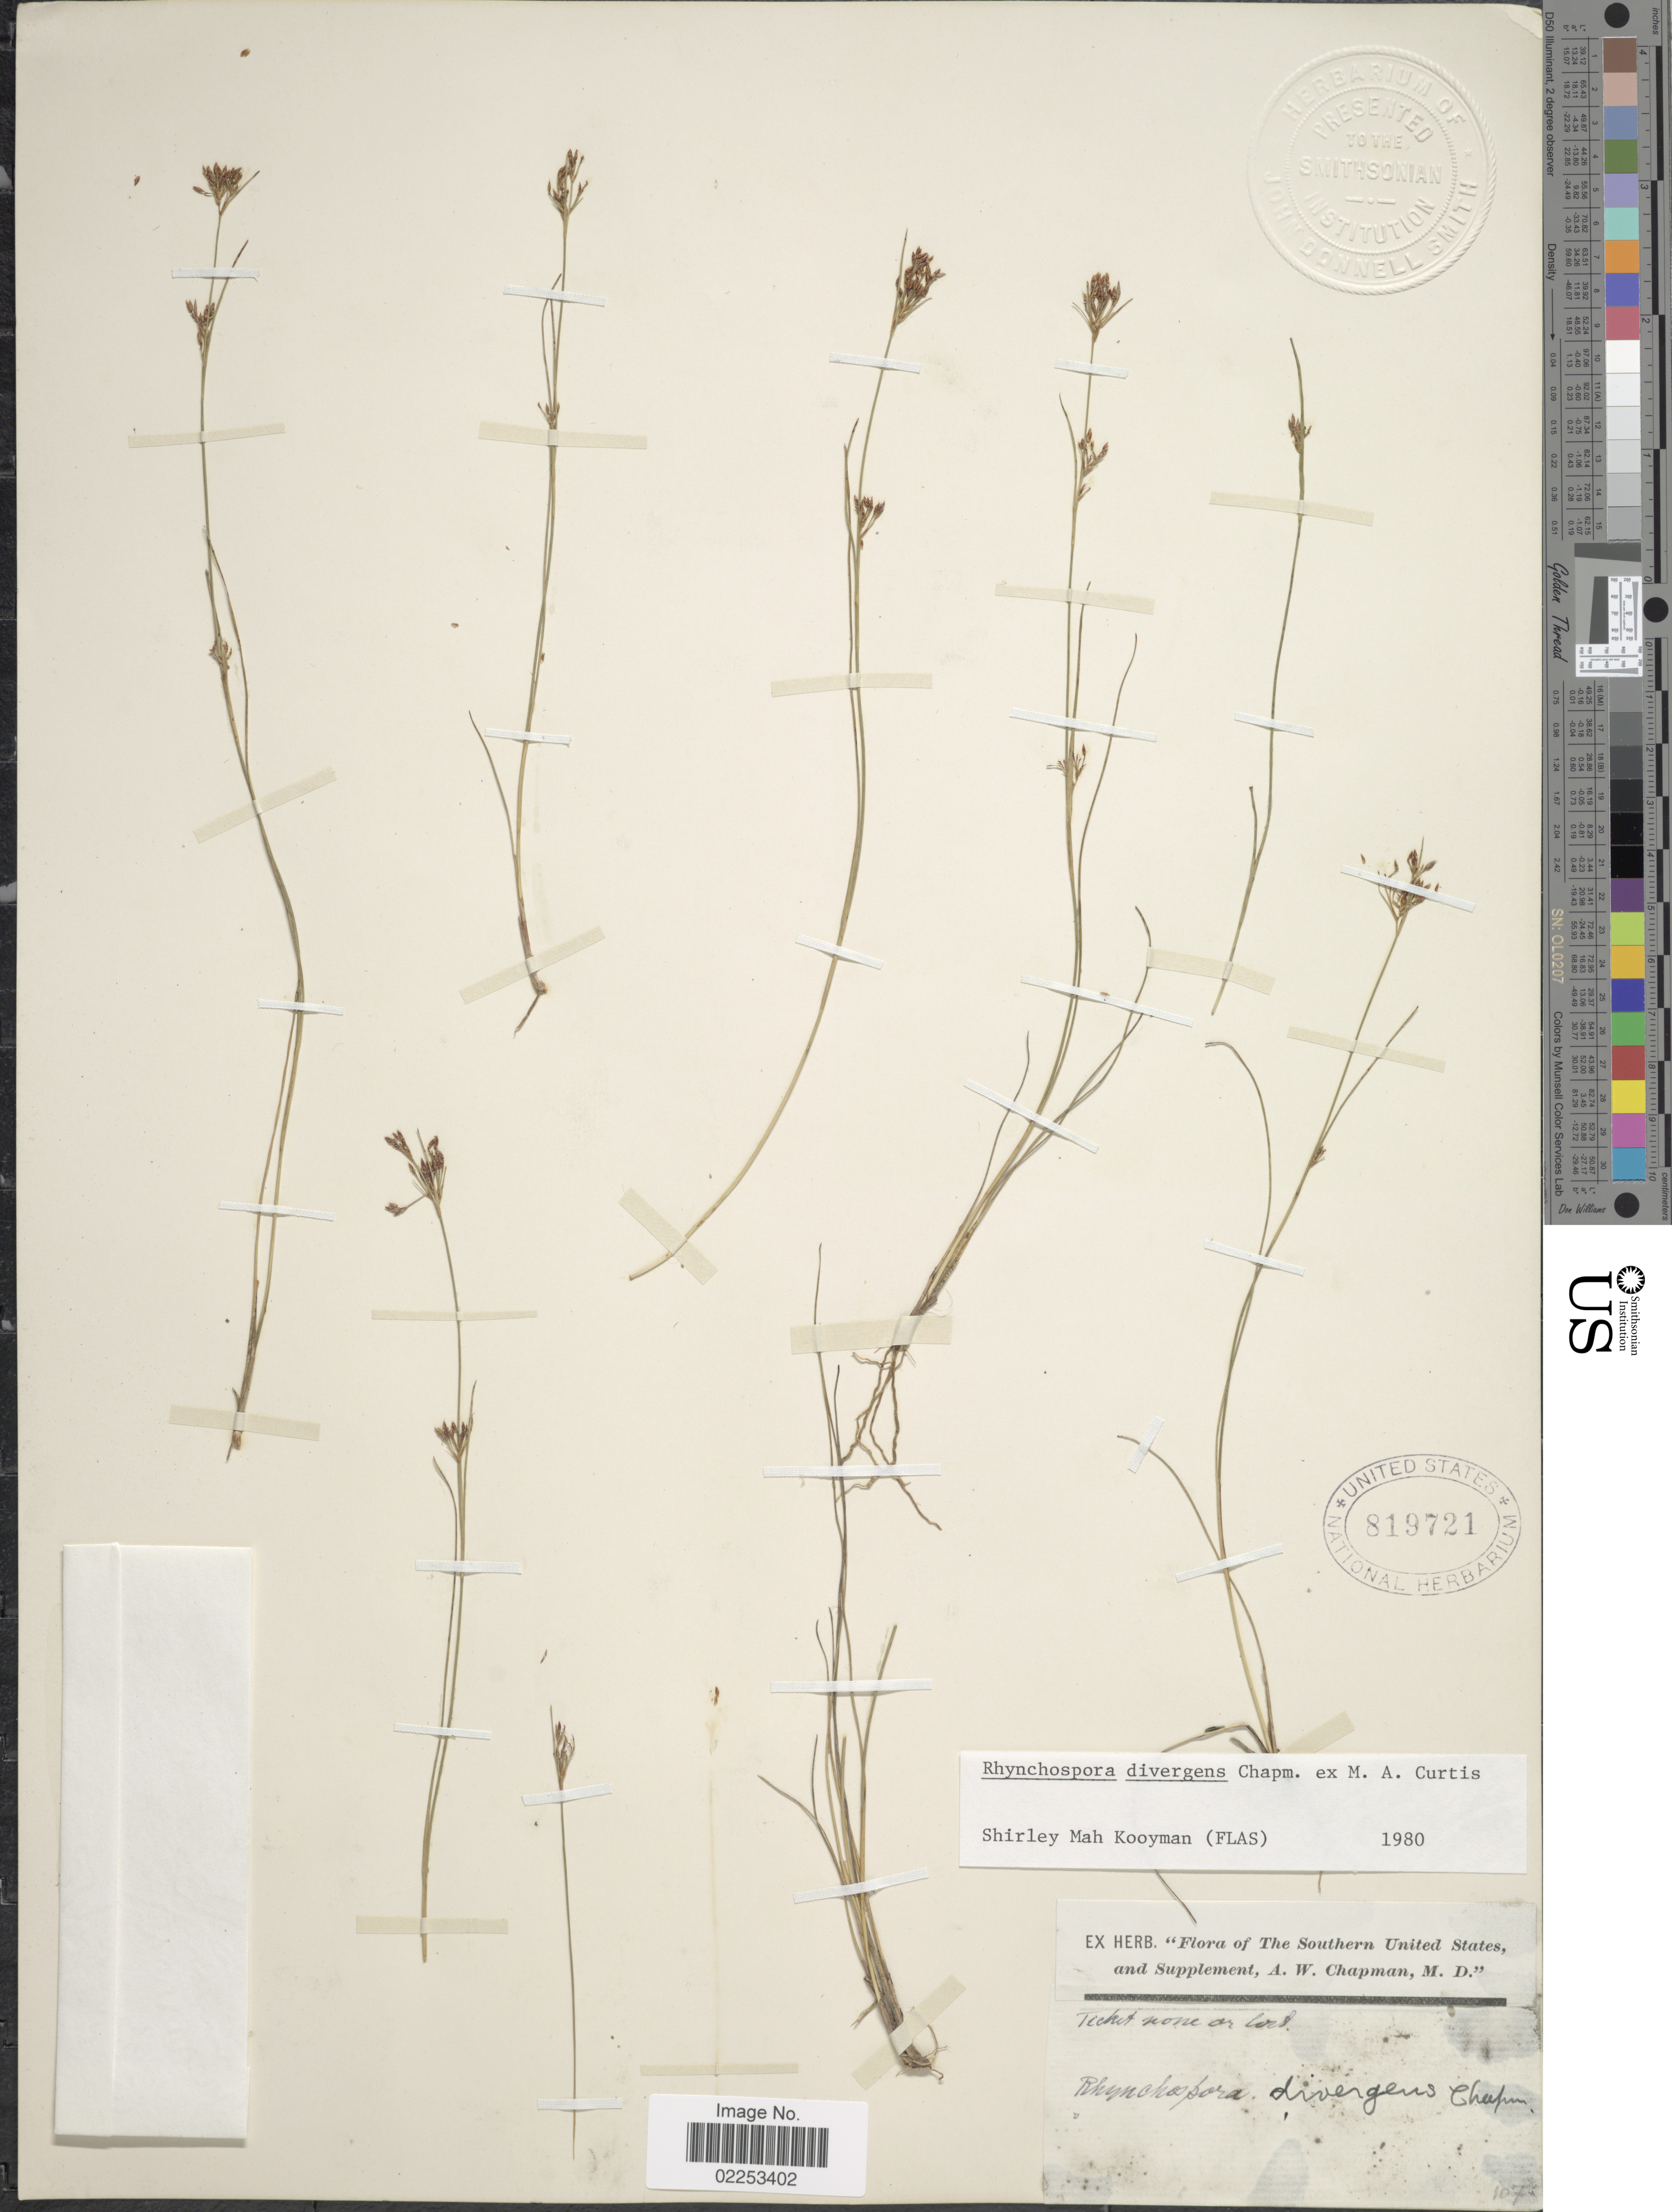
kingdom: Plantae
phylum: Tracheophyta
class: Liliopsida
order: Poales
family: Cyperaceae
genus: Rhynchospora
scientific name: Rhynchospora divergens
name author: Chapm. ex M.A. Curtis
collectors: A. W. Chapman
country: United States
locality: The Southern United States, and Supplement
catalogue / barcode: US 819721